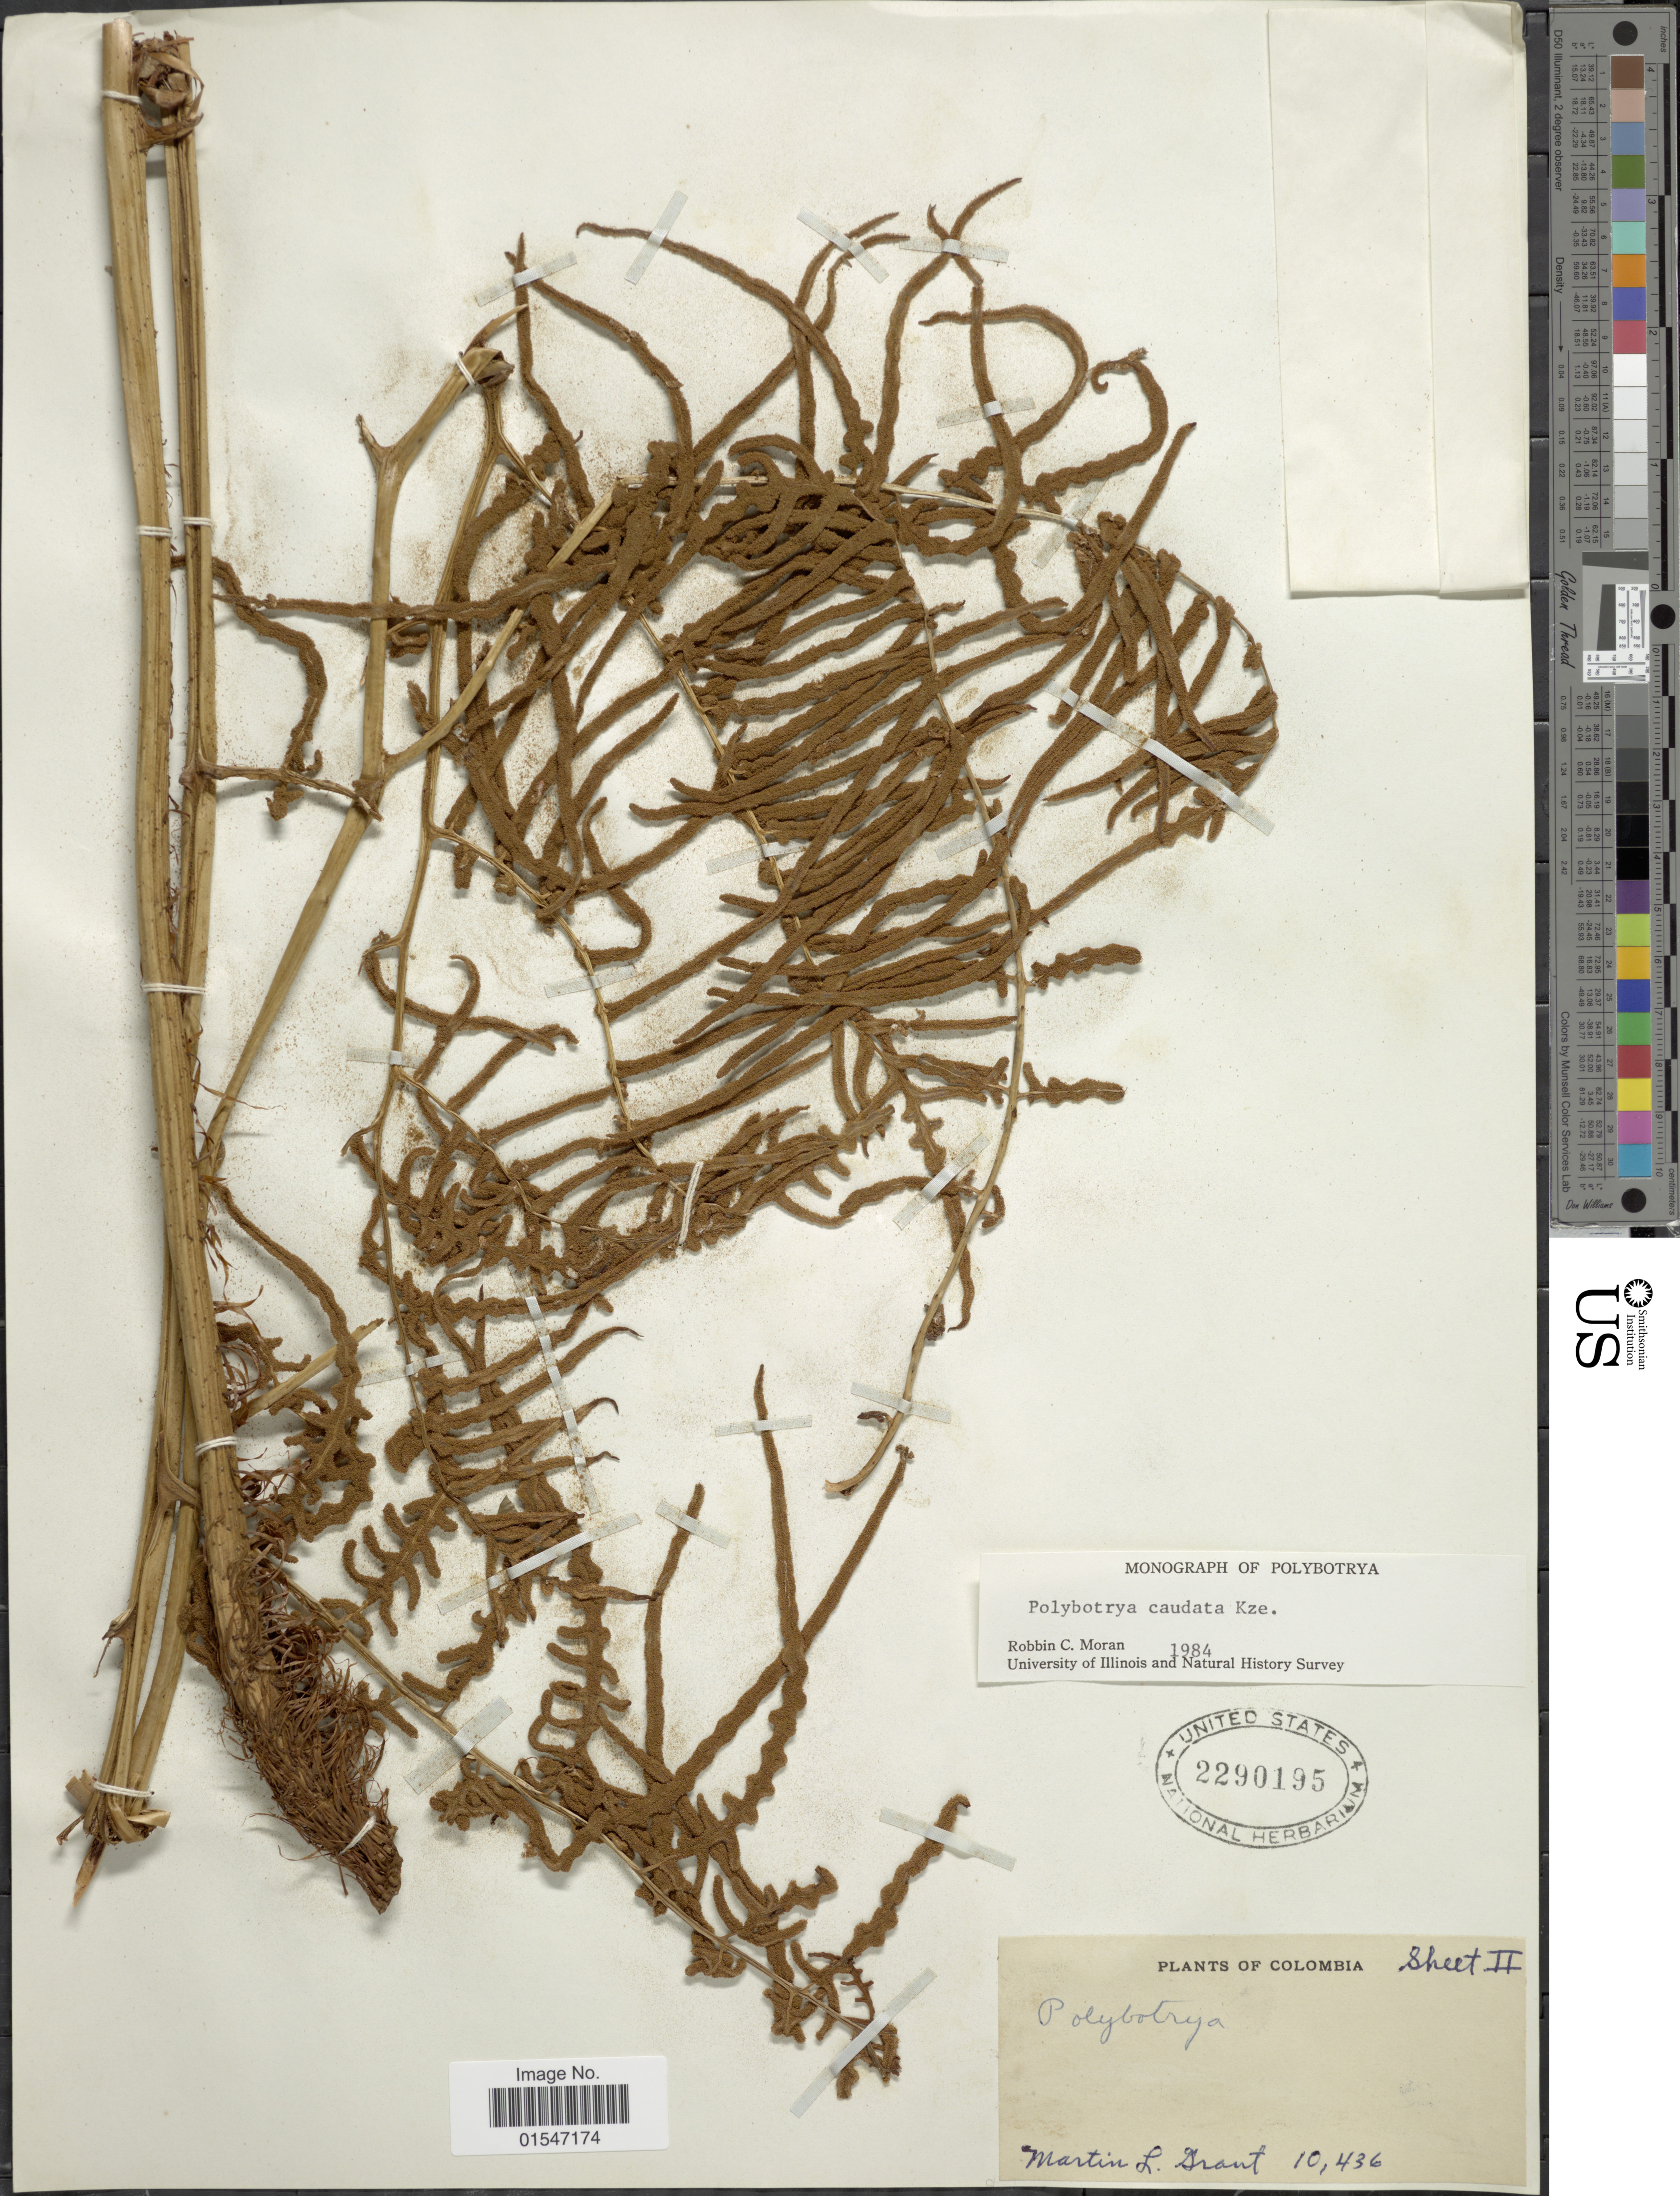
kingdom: Plantae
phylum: Tracheophyta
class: Polypodiopsida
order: Polypodiales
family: Dryopteridaceae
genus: Polybotrya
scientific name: Polybotrya caudata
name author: Kunze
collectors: M. L. Grant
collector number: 10436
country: Colombia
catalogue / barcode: US 2290195